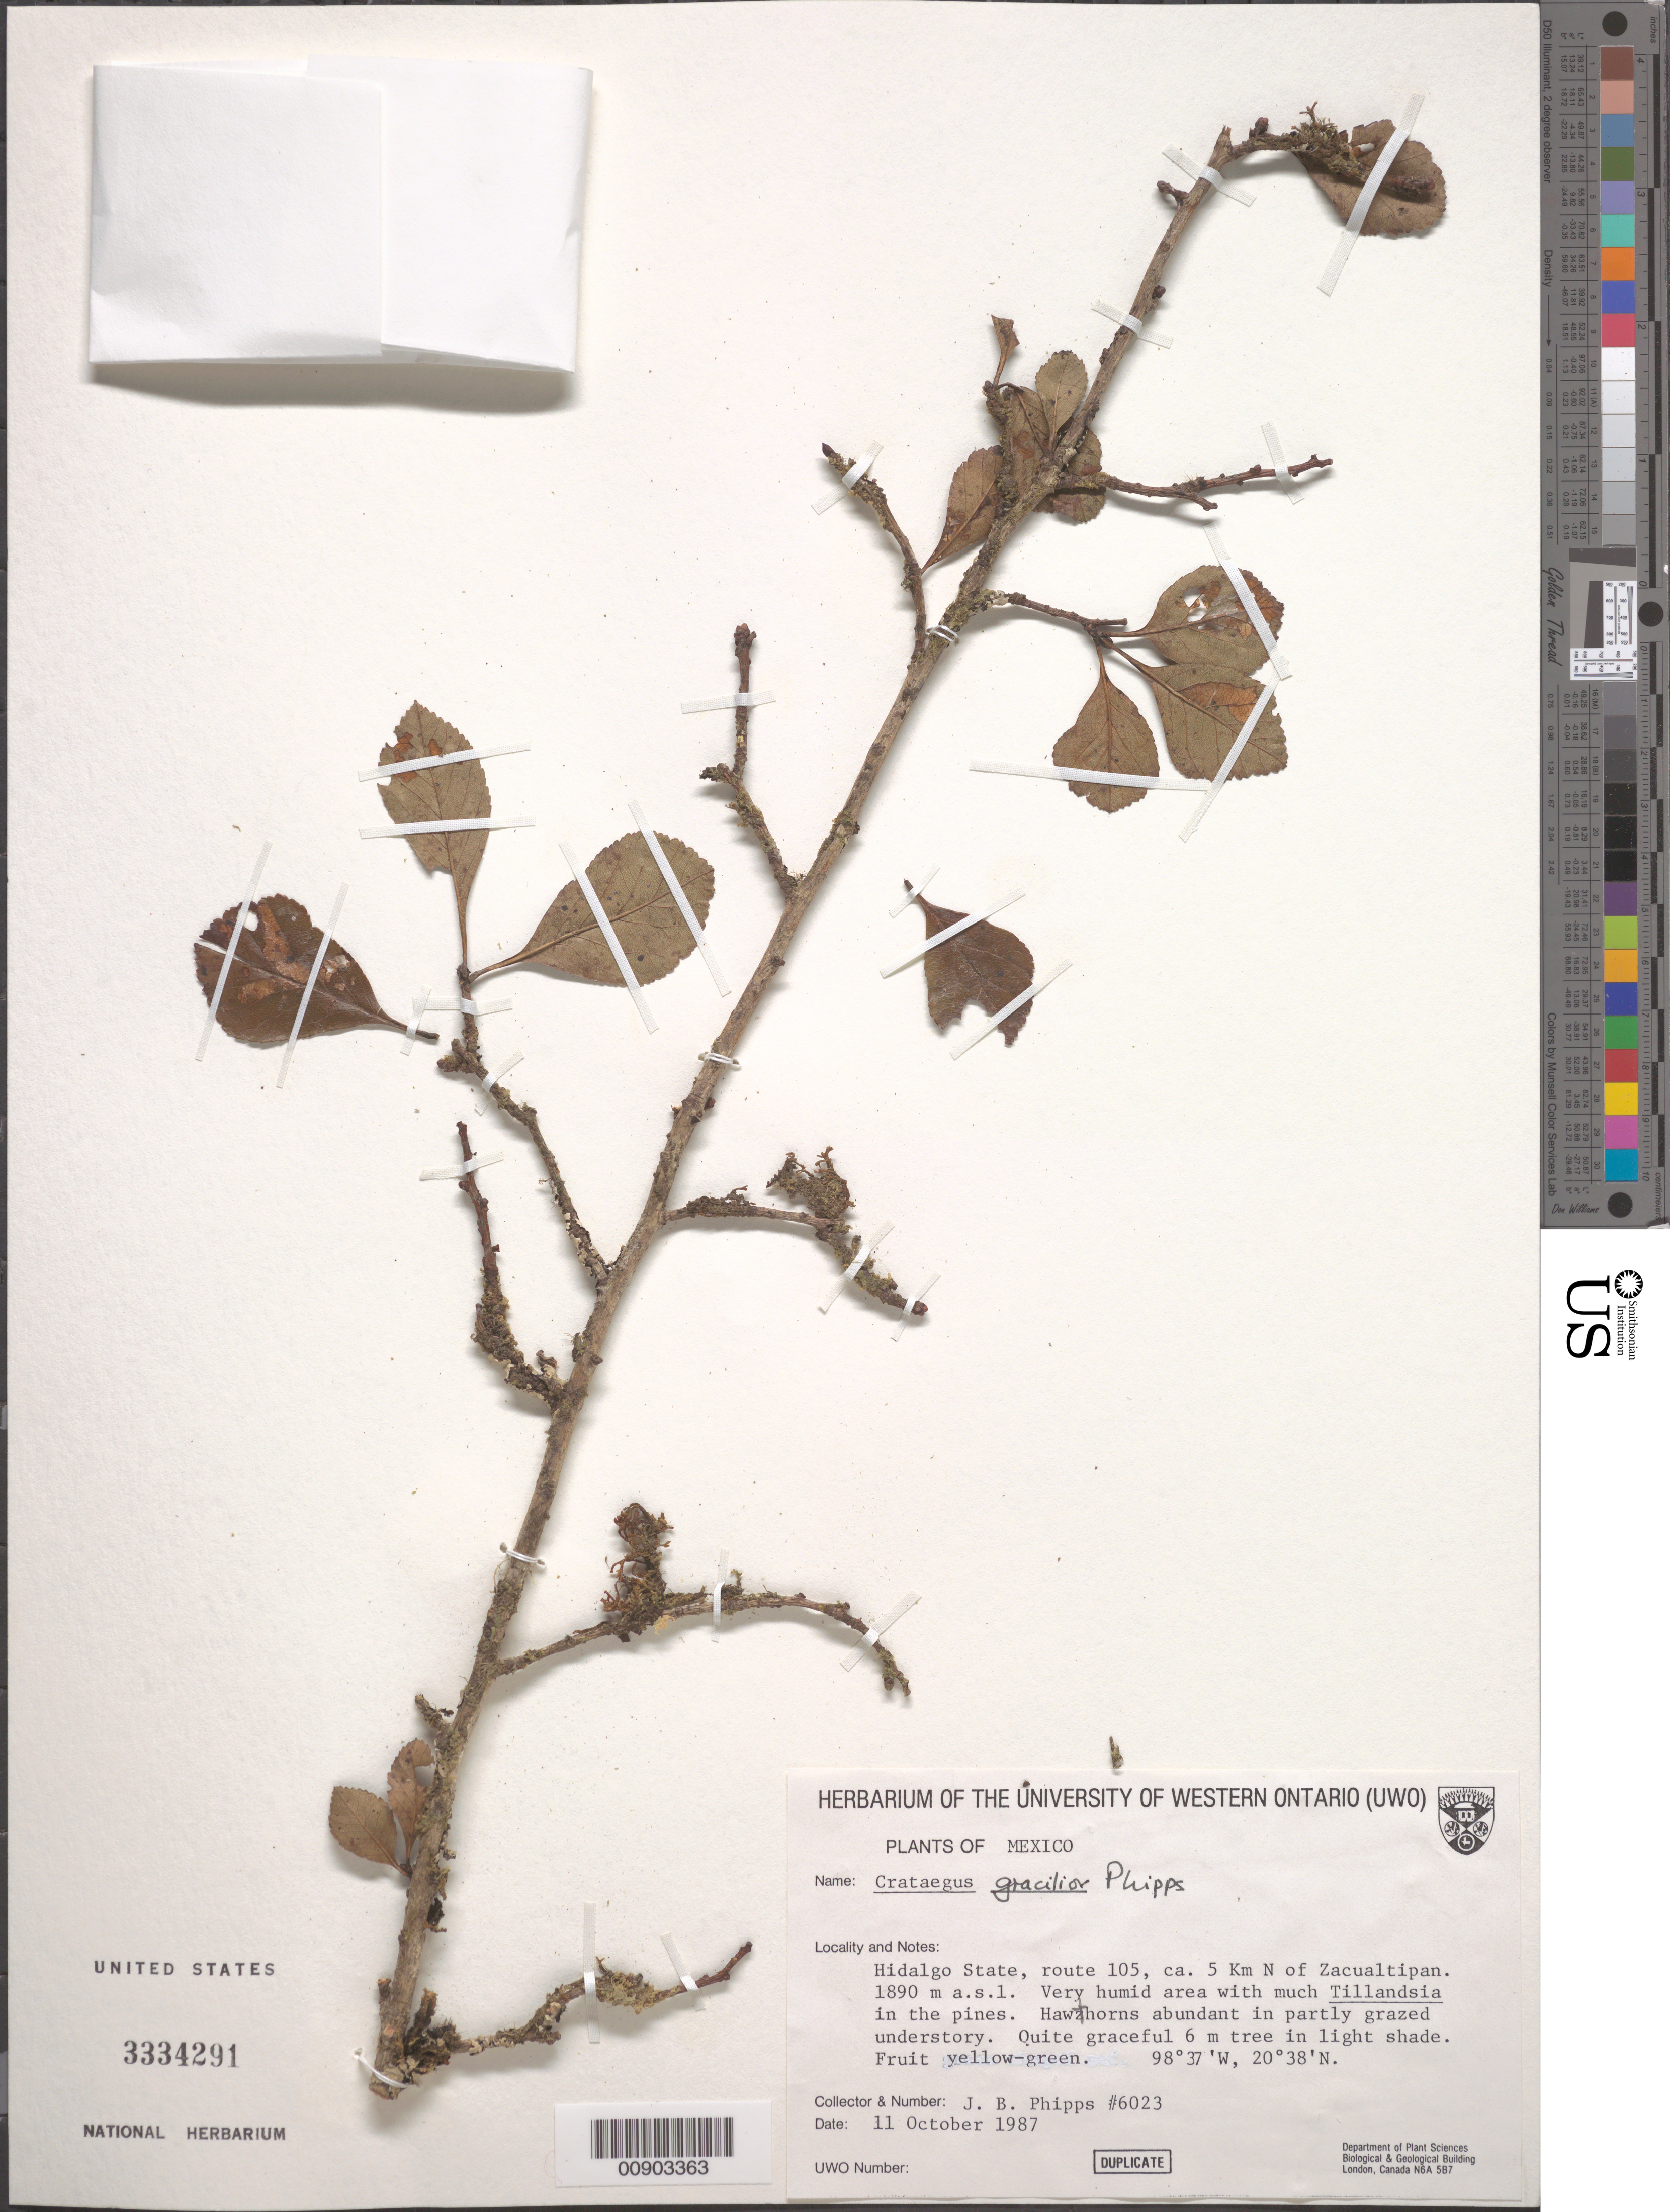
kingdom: Plantae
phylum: Tracheophyta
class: Magnoliopsida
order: Rosales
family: Rosaceae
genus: Crataegus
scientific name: Crataegus gracilior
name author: J.B. Phipps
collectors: J. Phipps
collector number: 6023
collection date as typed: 11 Oct 1987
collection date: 1987-10-11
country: Mexico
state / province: Hidalgo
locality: Route 105, ca. 5 km. N of Zacualtipan, Hidalgo.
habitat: Very humid area with much Tillandsia in the pines. Hawthorns abundant in partly grazed understory. In light shade.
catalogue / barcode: US 3334291